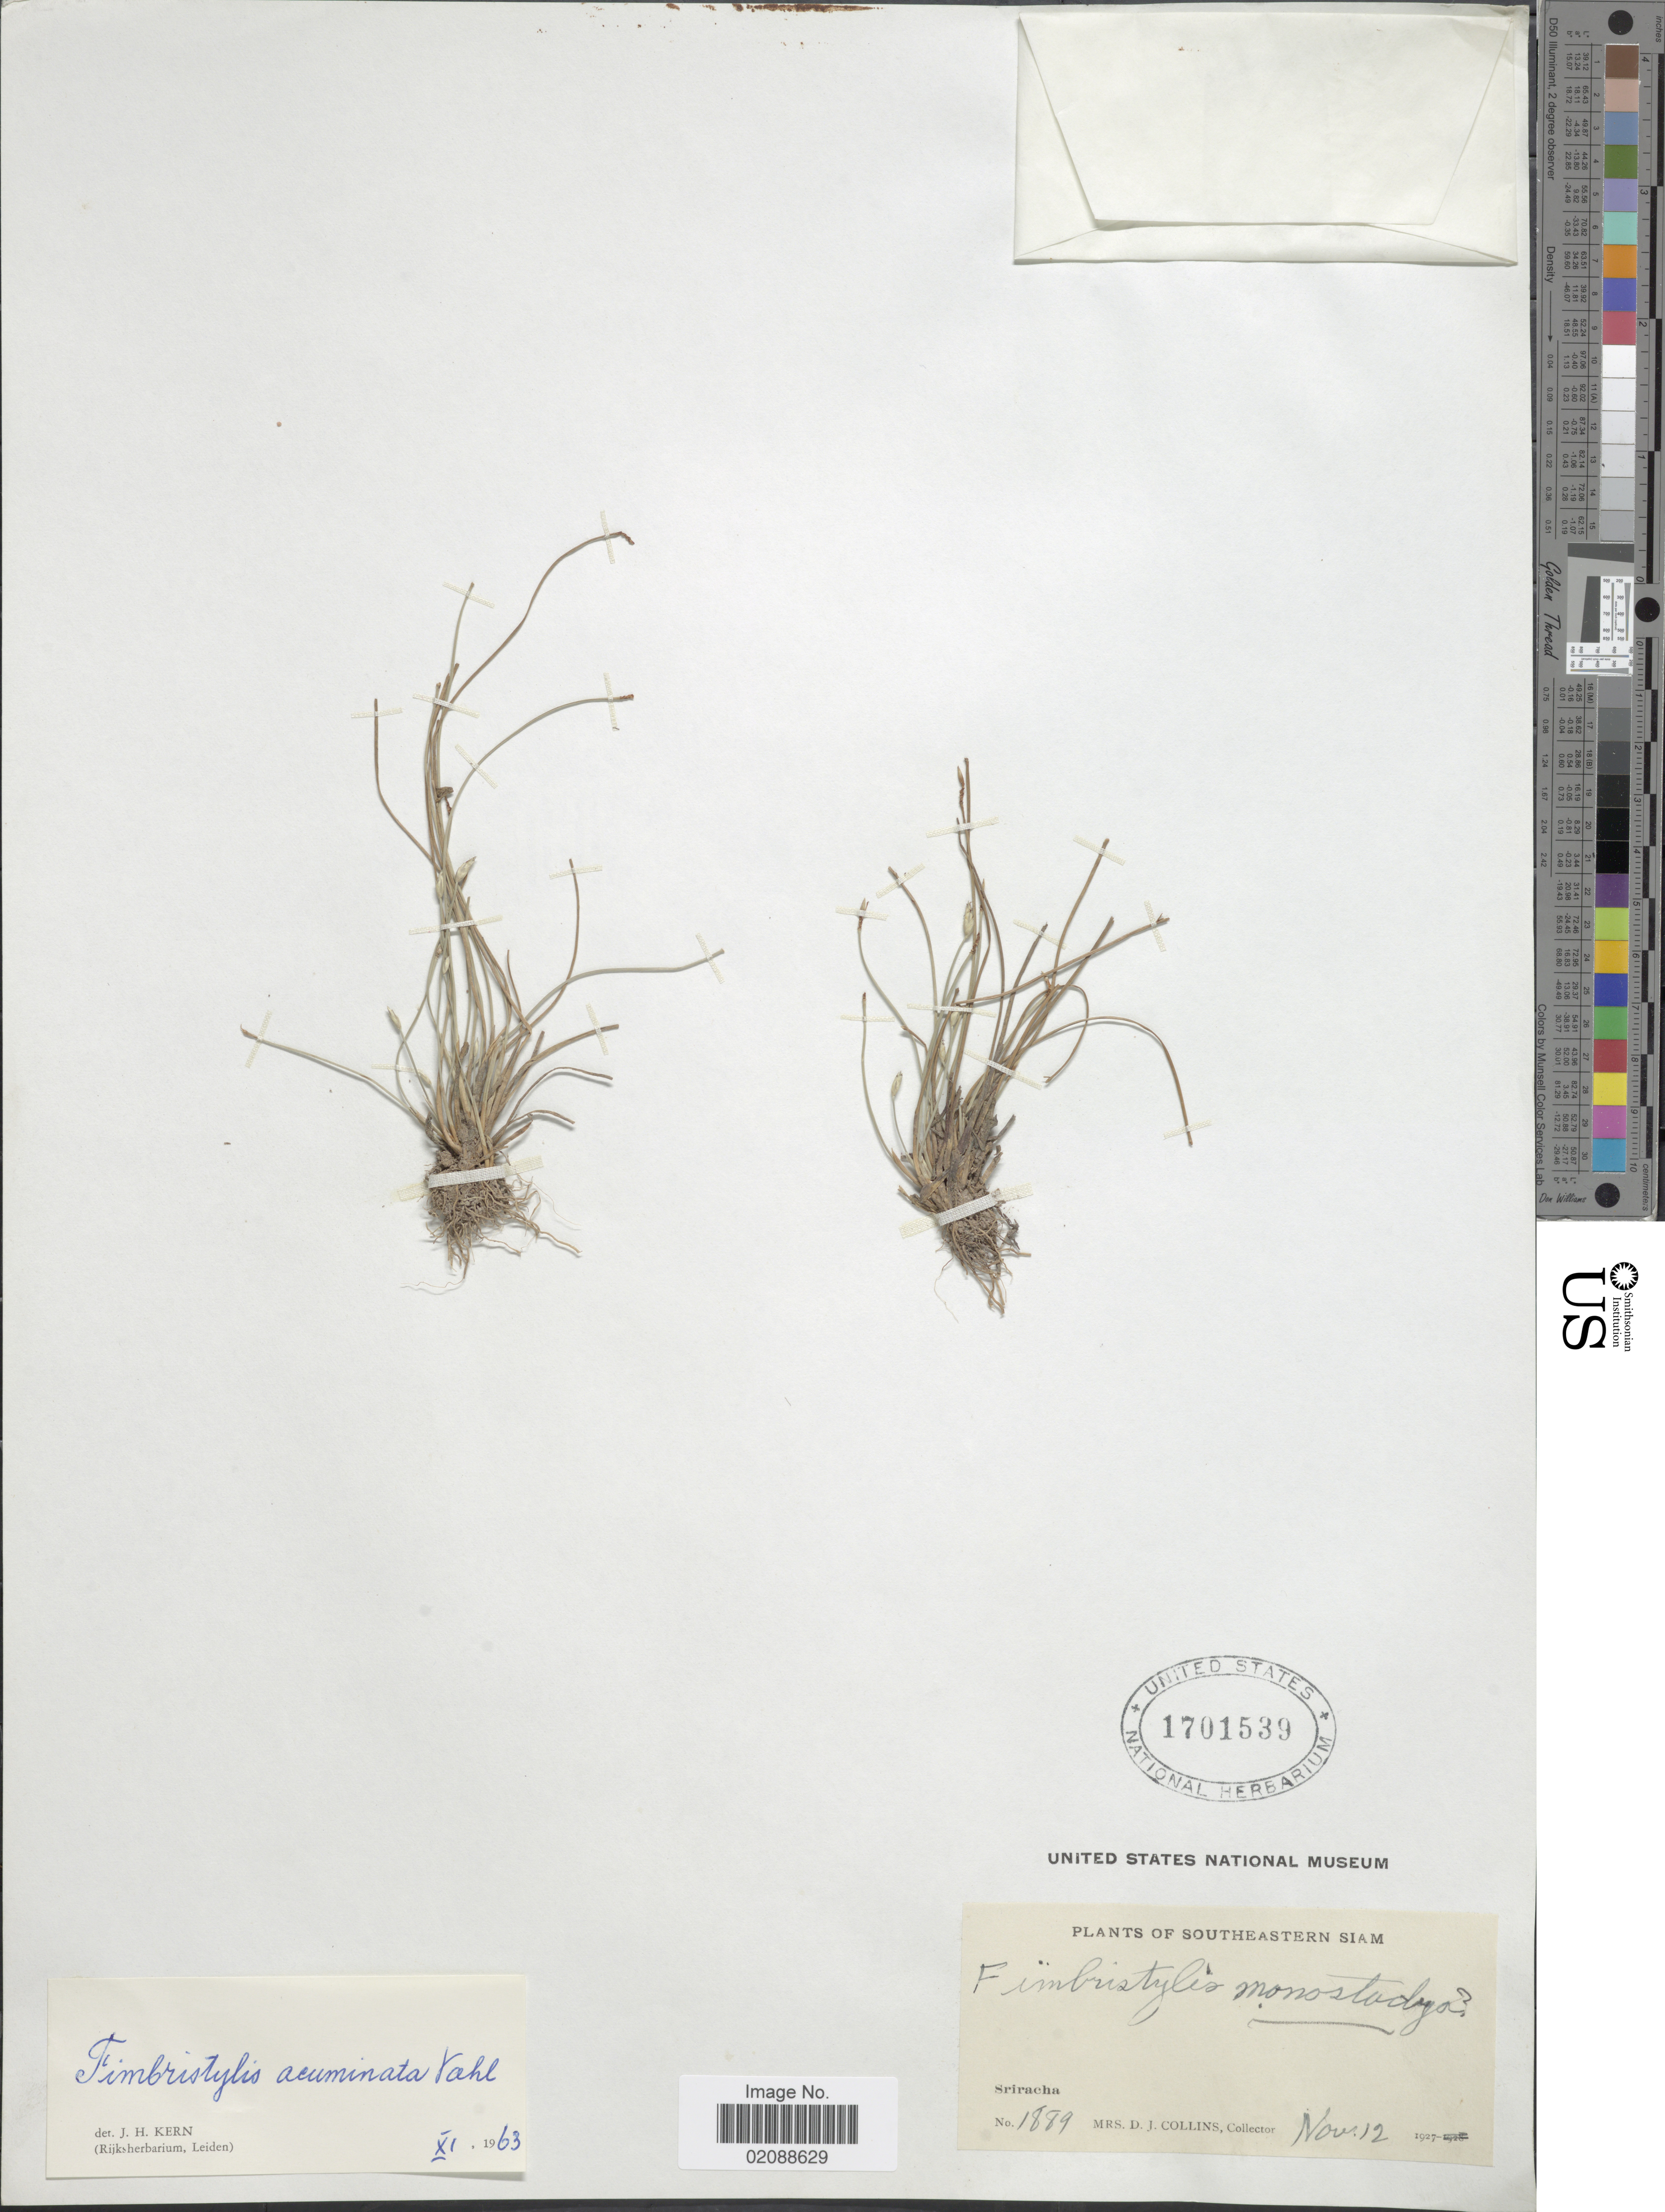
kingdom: Plantae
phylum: Tracheophyta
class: Liliopsida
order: Poales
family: Cyperaceae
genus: Fimbristylis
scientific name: Fimbristylis acuminata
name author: Vahl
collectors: Mrs. D. J. Collins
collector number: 1889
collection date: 1927-11-12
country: Thailand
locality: Southeastern Siam, Sriracha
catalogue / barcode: US 1701539